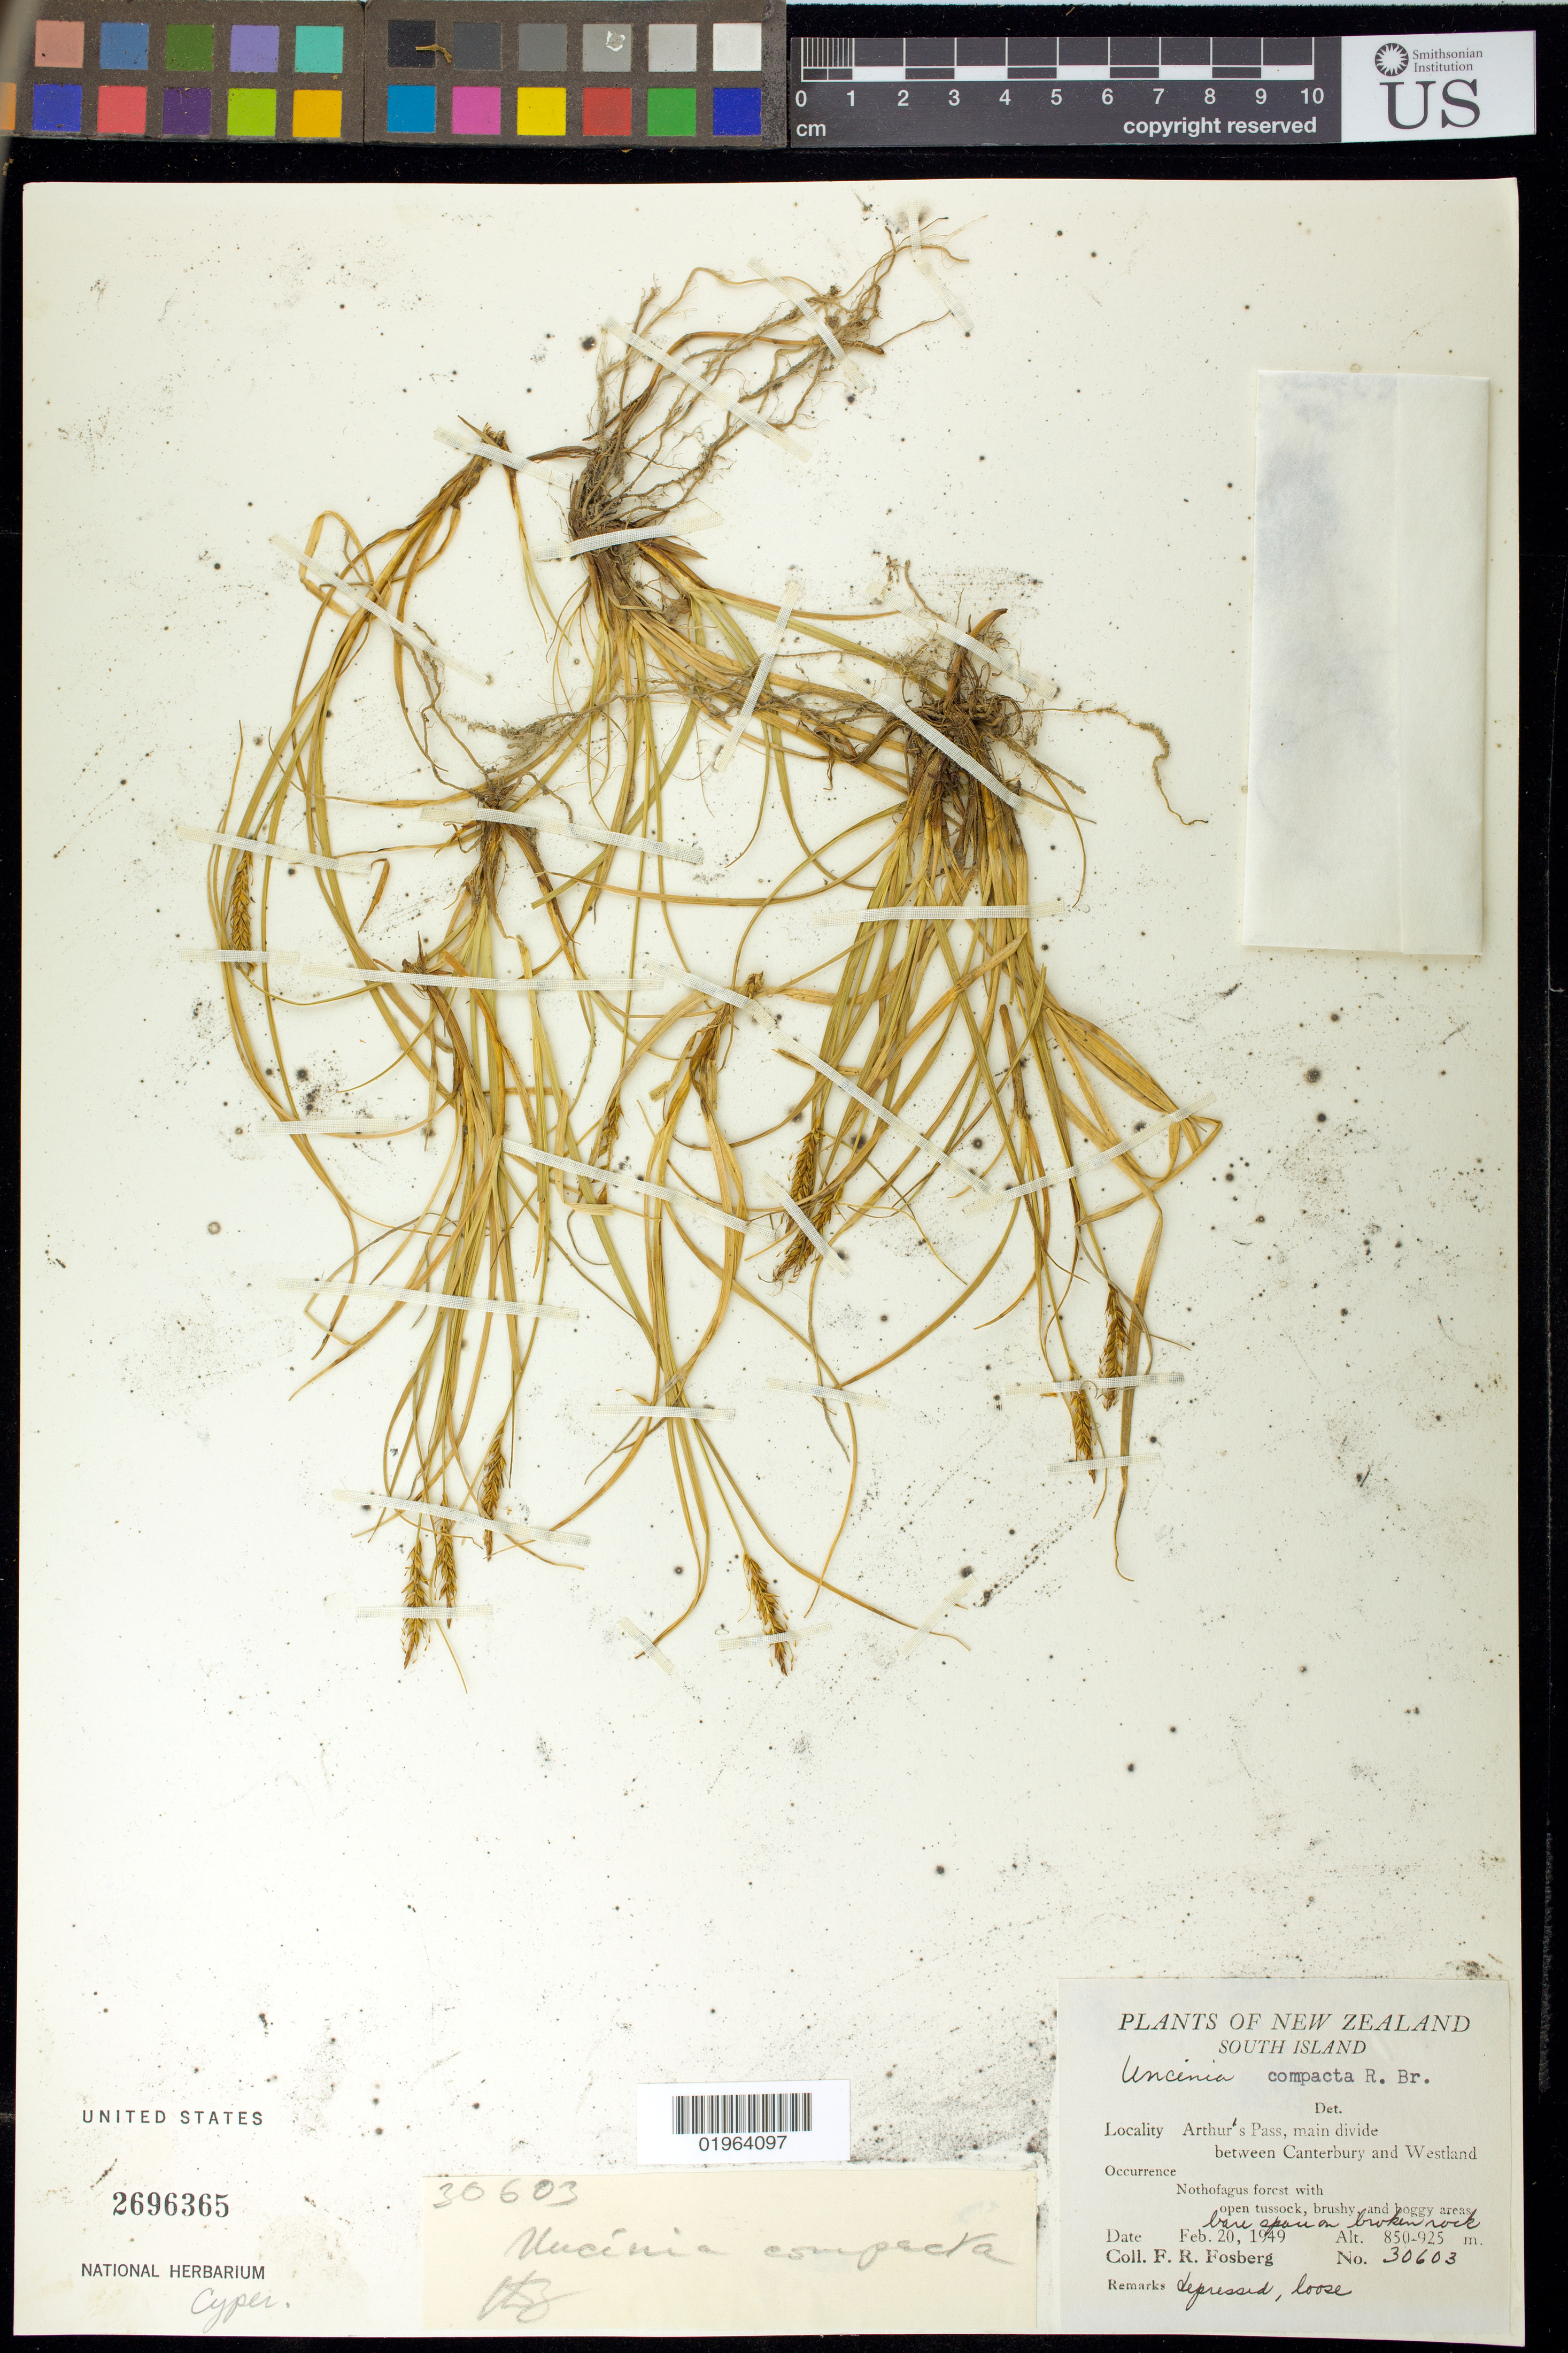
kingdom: Plantae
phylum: Tracheophyta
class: Liliopsida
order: Poales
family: Cyperaceae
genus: Carex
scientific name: Carex austrocompacta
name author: K.L. Wilson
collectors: F. R. Fosberg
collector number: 30603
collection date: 1949-02-20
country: New Zealand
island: South Island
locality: Arthur's Pass, main divide between Canterbury and Westland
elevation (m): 850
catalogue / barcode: US 2696365